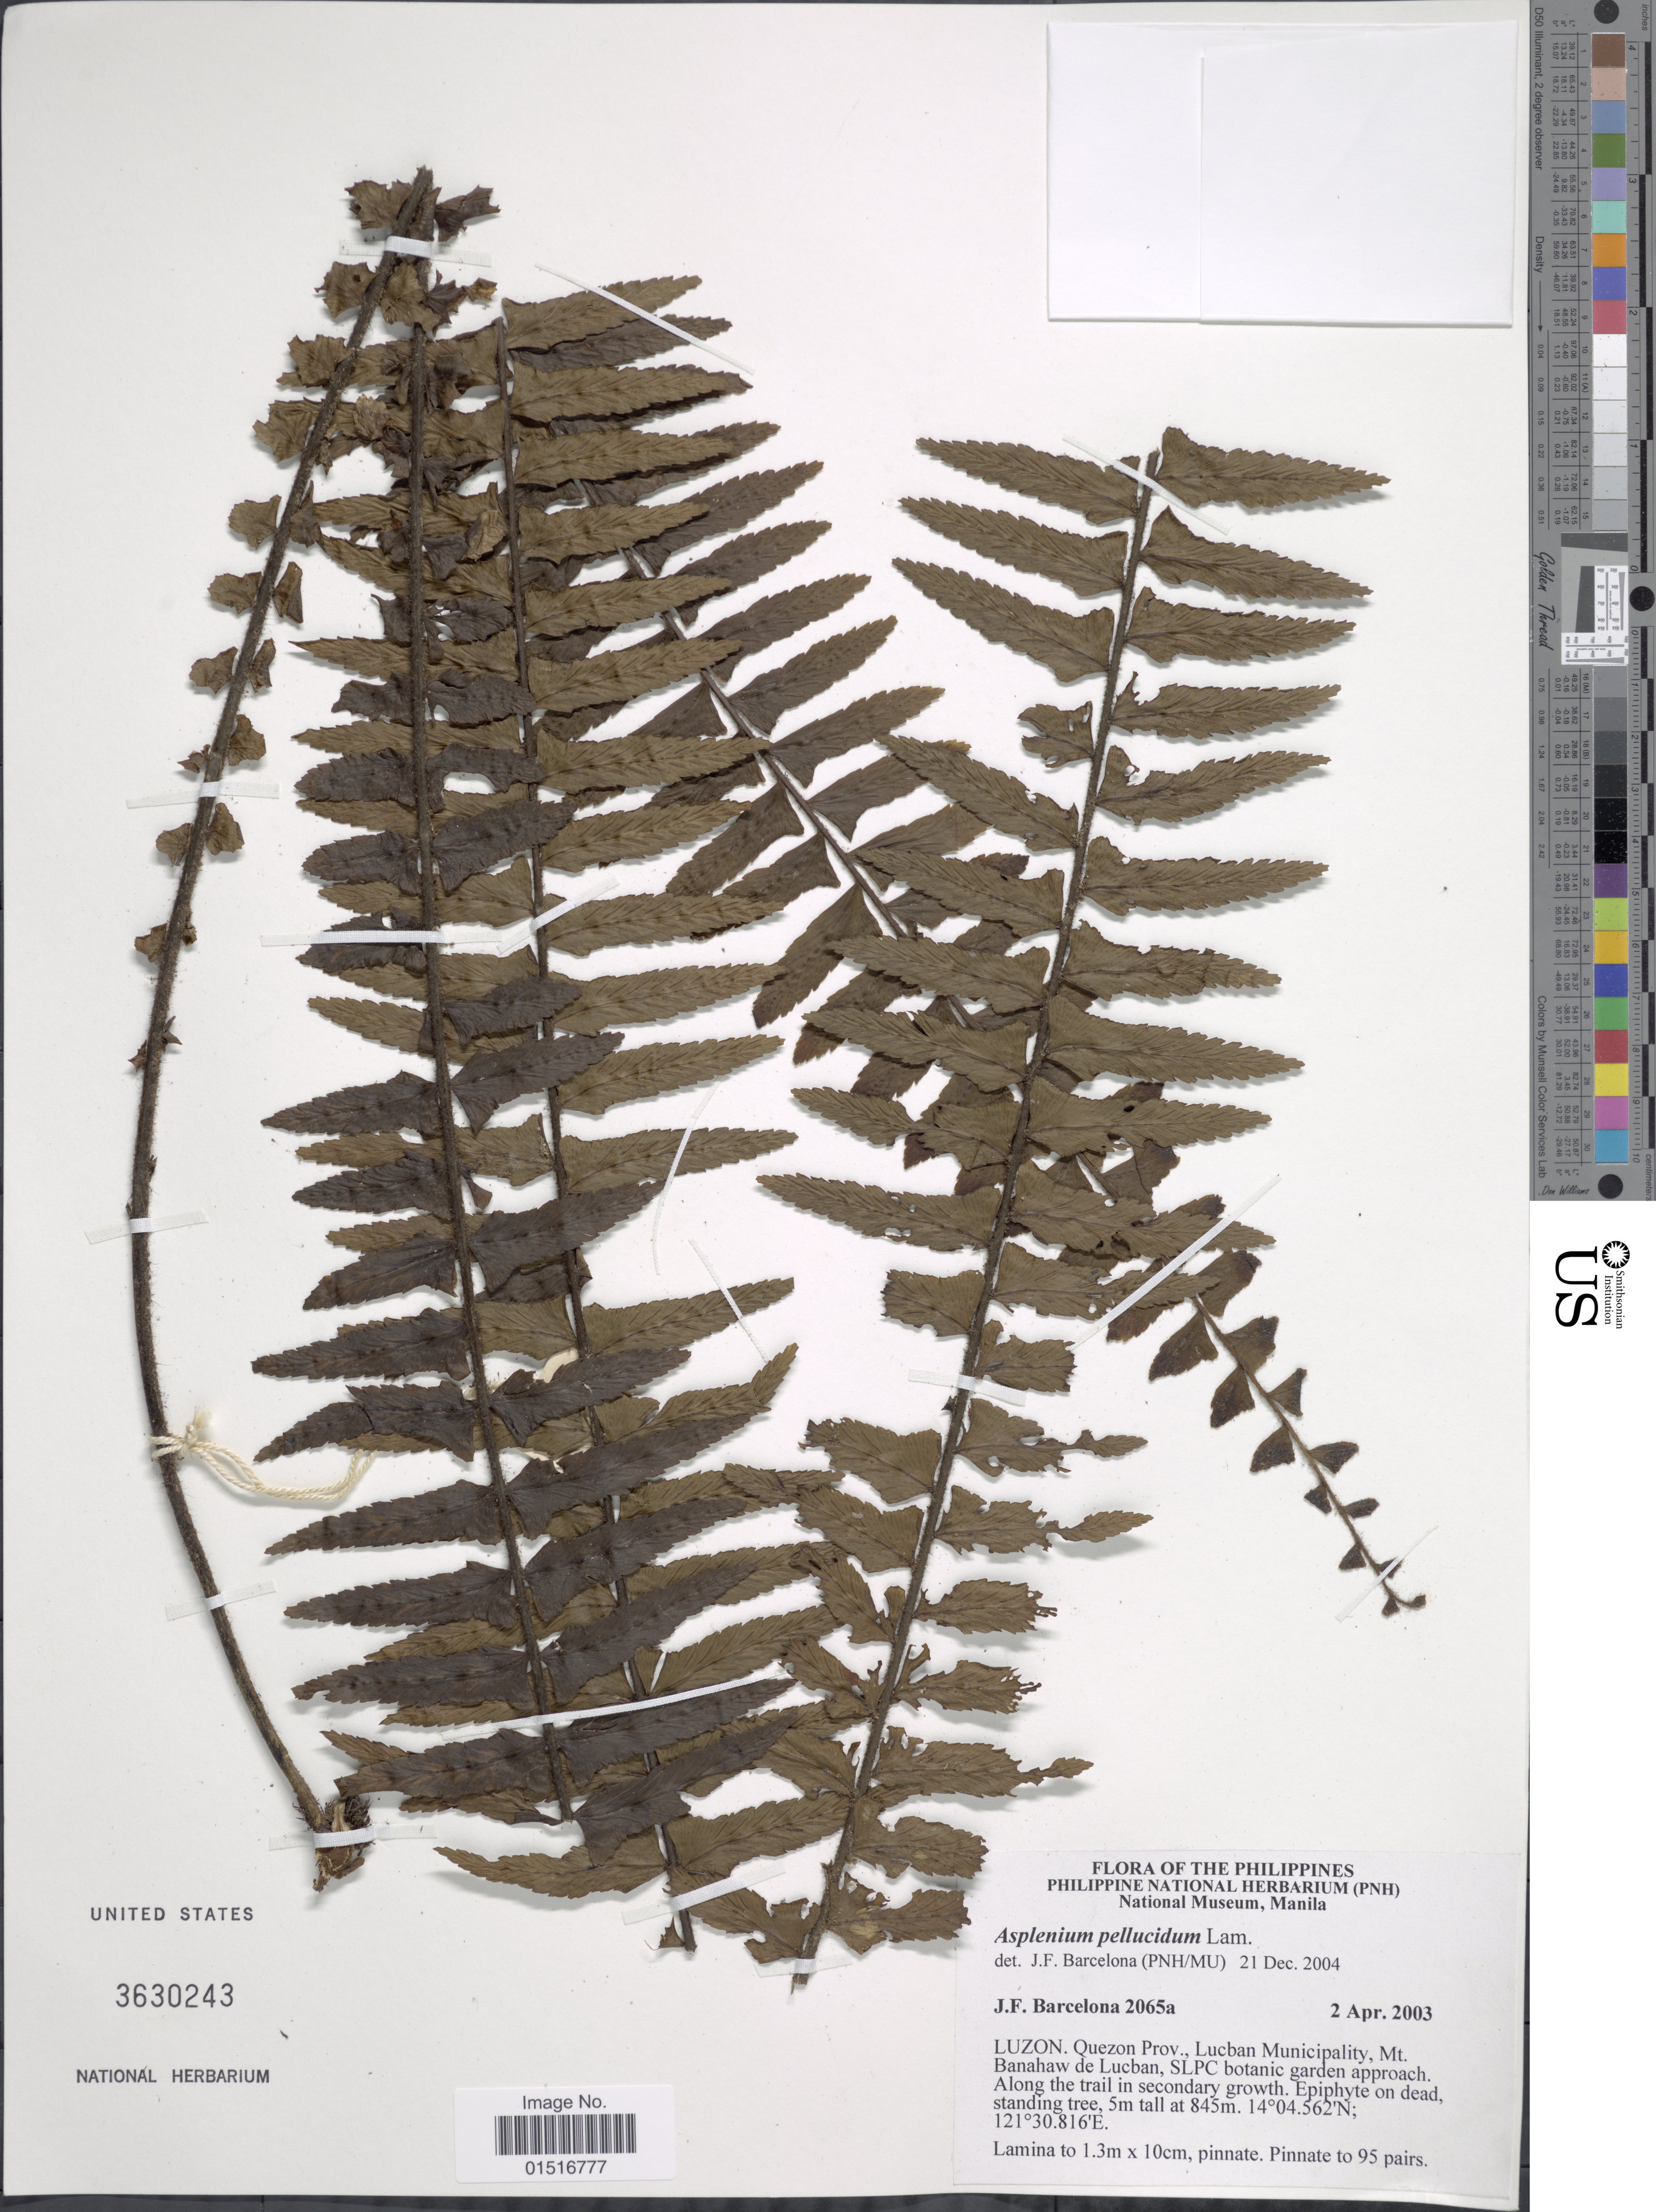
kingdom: Plantae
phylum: Tracheophyta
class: Polypodiopsida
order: Polypodiales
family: Aspleniaceae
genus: Asplenium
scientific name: Asplenium pellucidum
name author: Lam.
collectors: J. F. Barcelona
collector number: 2065a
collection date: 2003-04-02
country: Philippines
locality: Luzon. Quezon Prov., Lucban Municipality, Mt. Banahaw de Lucban, SLPC botanic garden approach. Along the trail in secondary growth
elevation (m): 845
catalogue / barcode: US 3630243